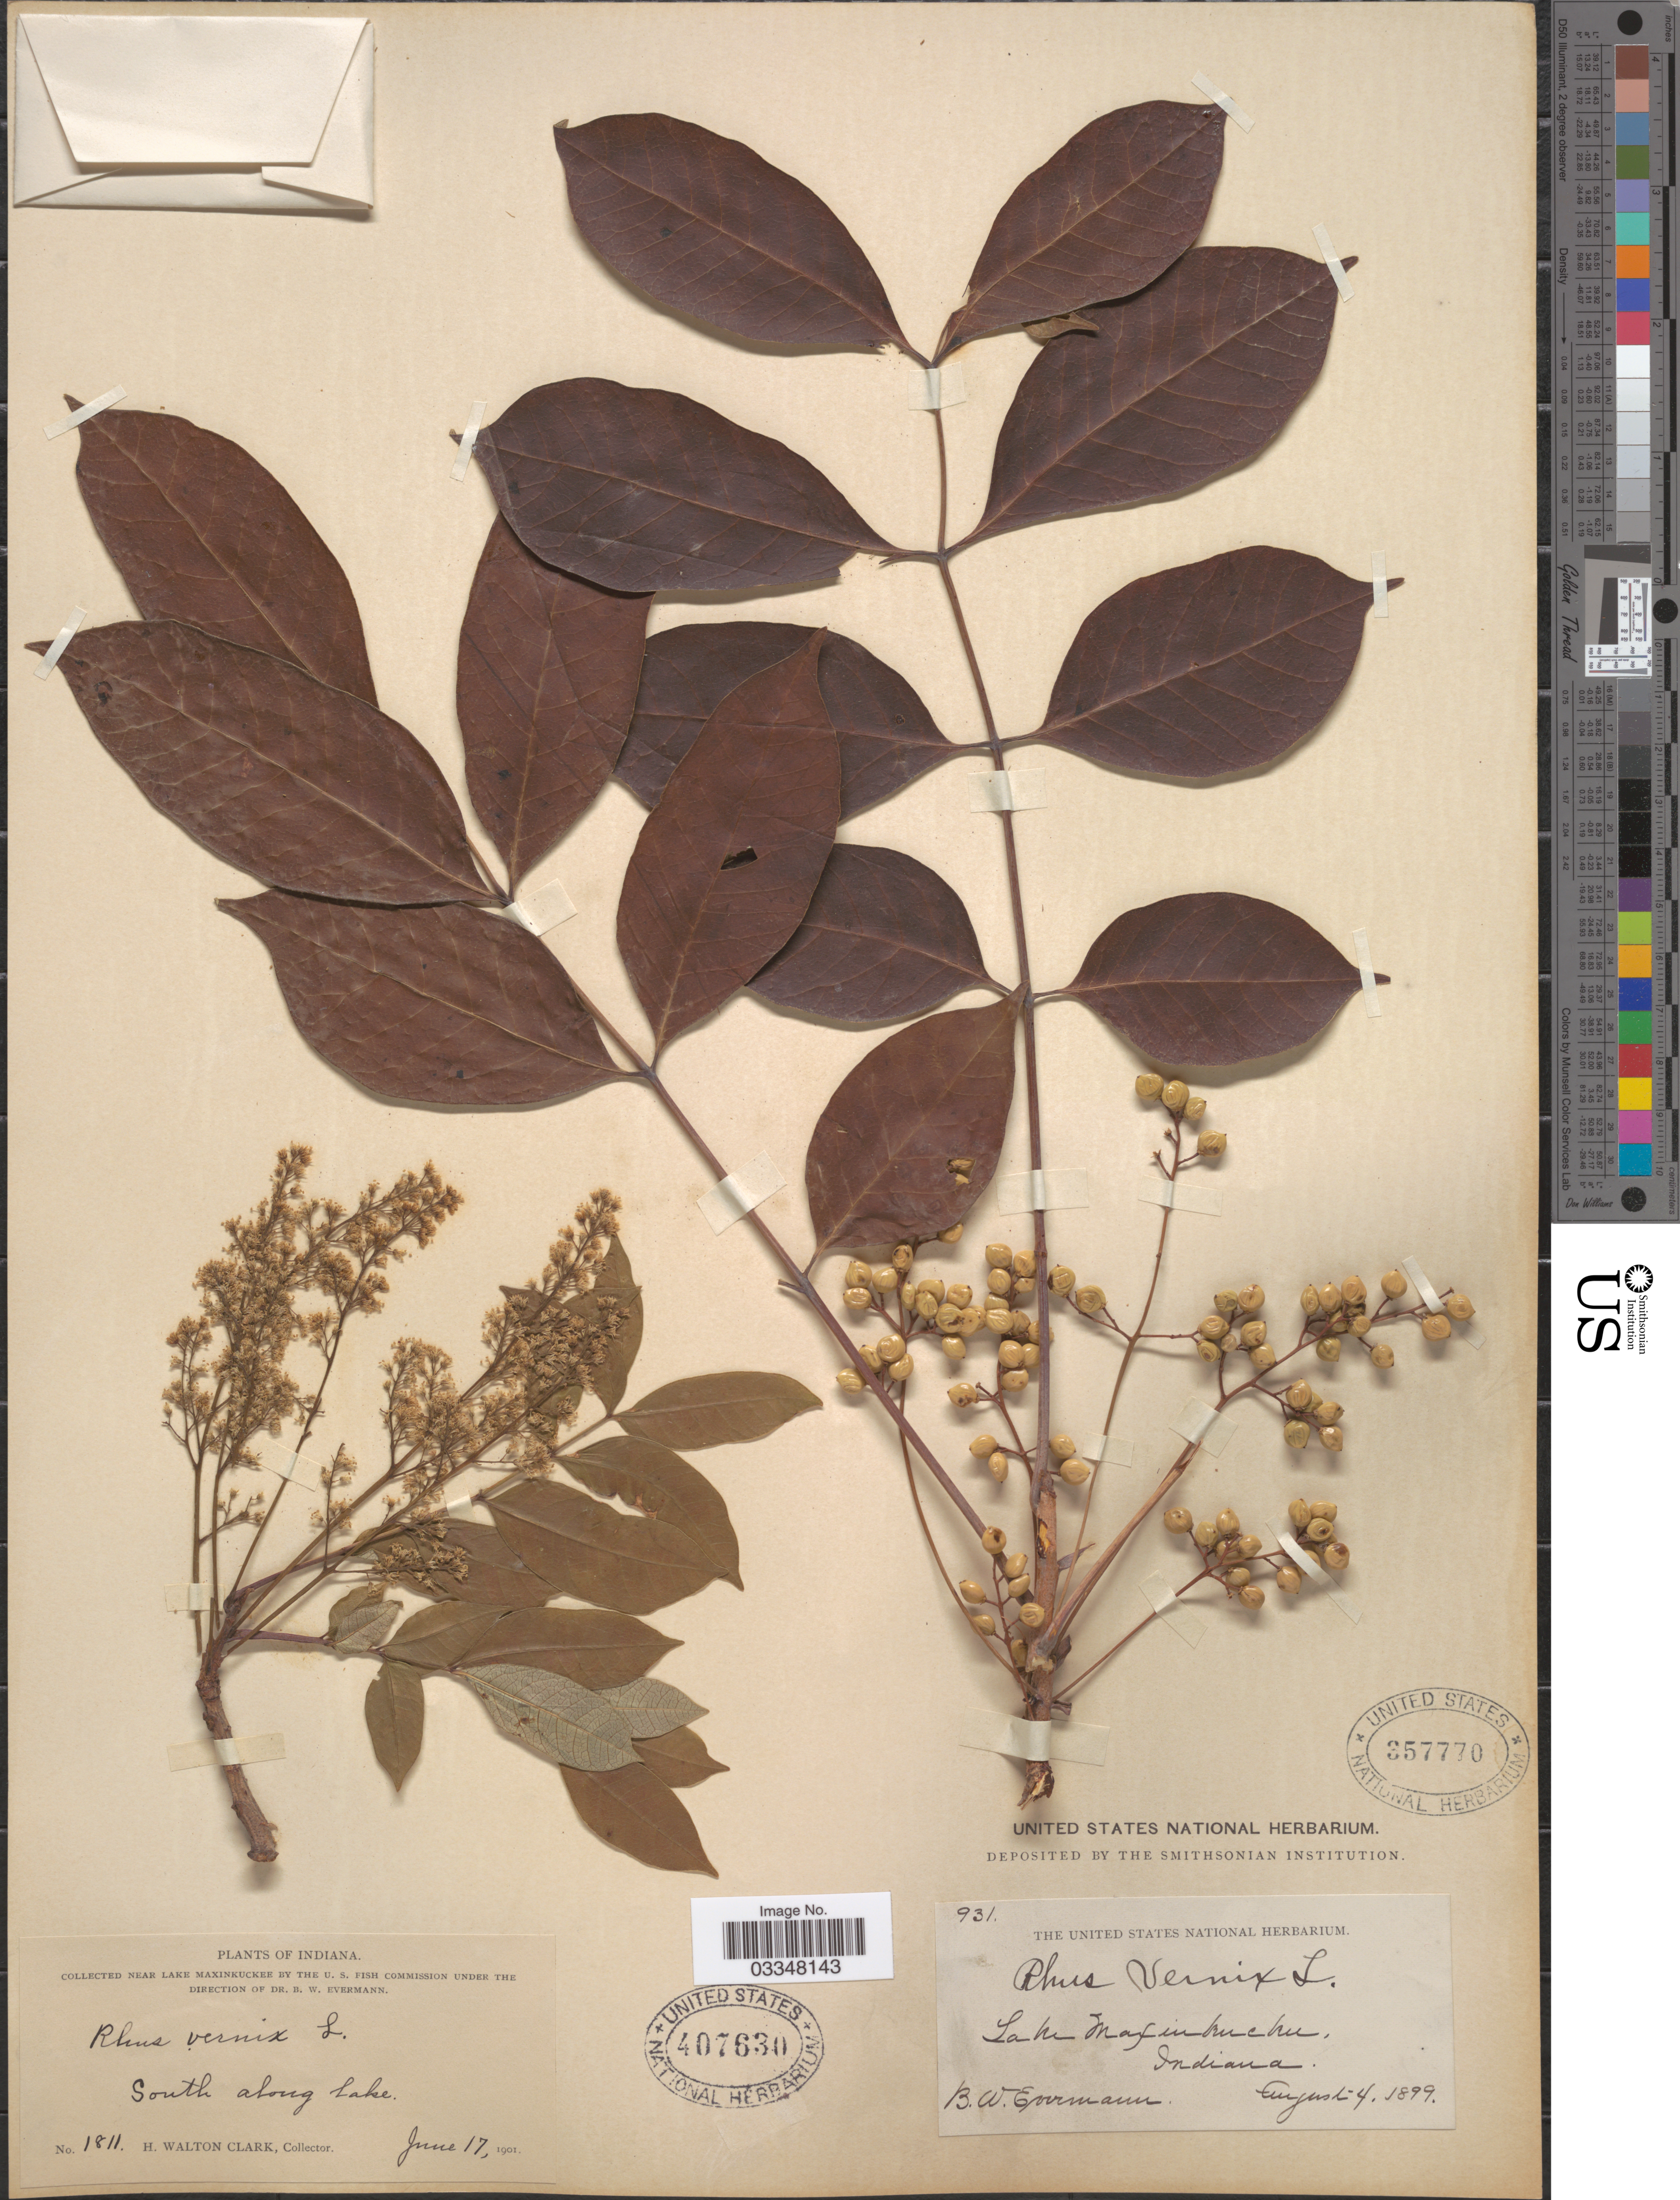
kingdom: Plantae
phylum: Tracheophyta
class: Magnoliopsida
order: Sapindales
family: Anacardiaceae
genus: Toxicodendron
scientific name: Toxicodendron vernix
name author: (L.) Kuntze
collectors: B. W. Evermann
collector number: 931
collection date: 1899-08-04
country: United States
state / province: Indiana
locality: Lake Maxinkuckee.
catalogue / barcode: US 357770